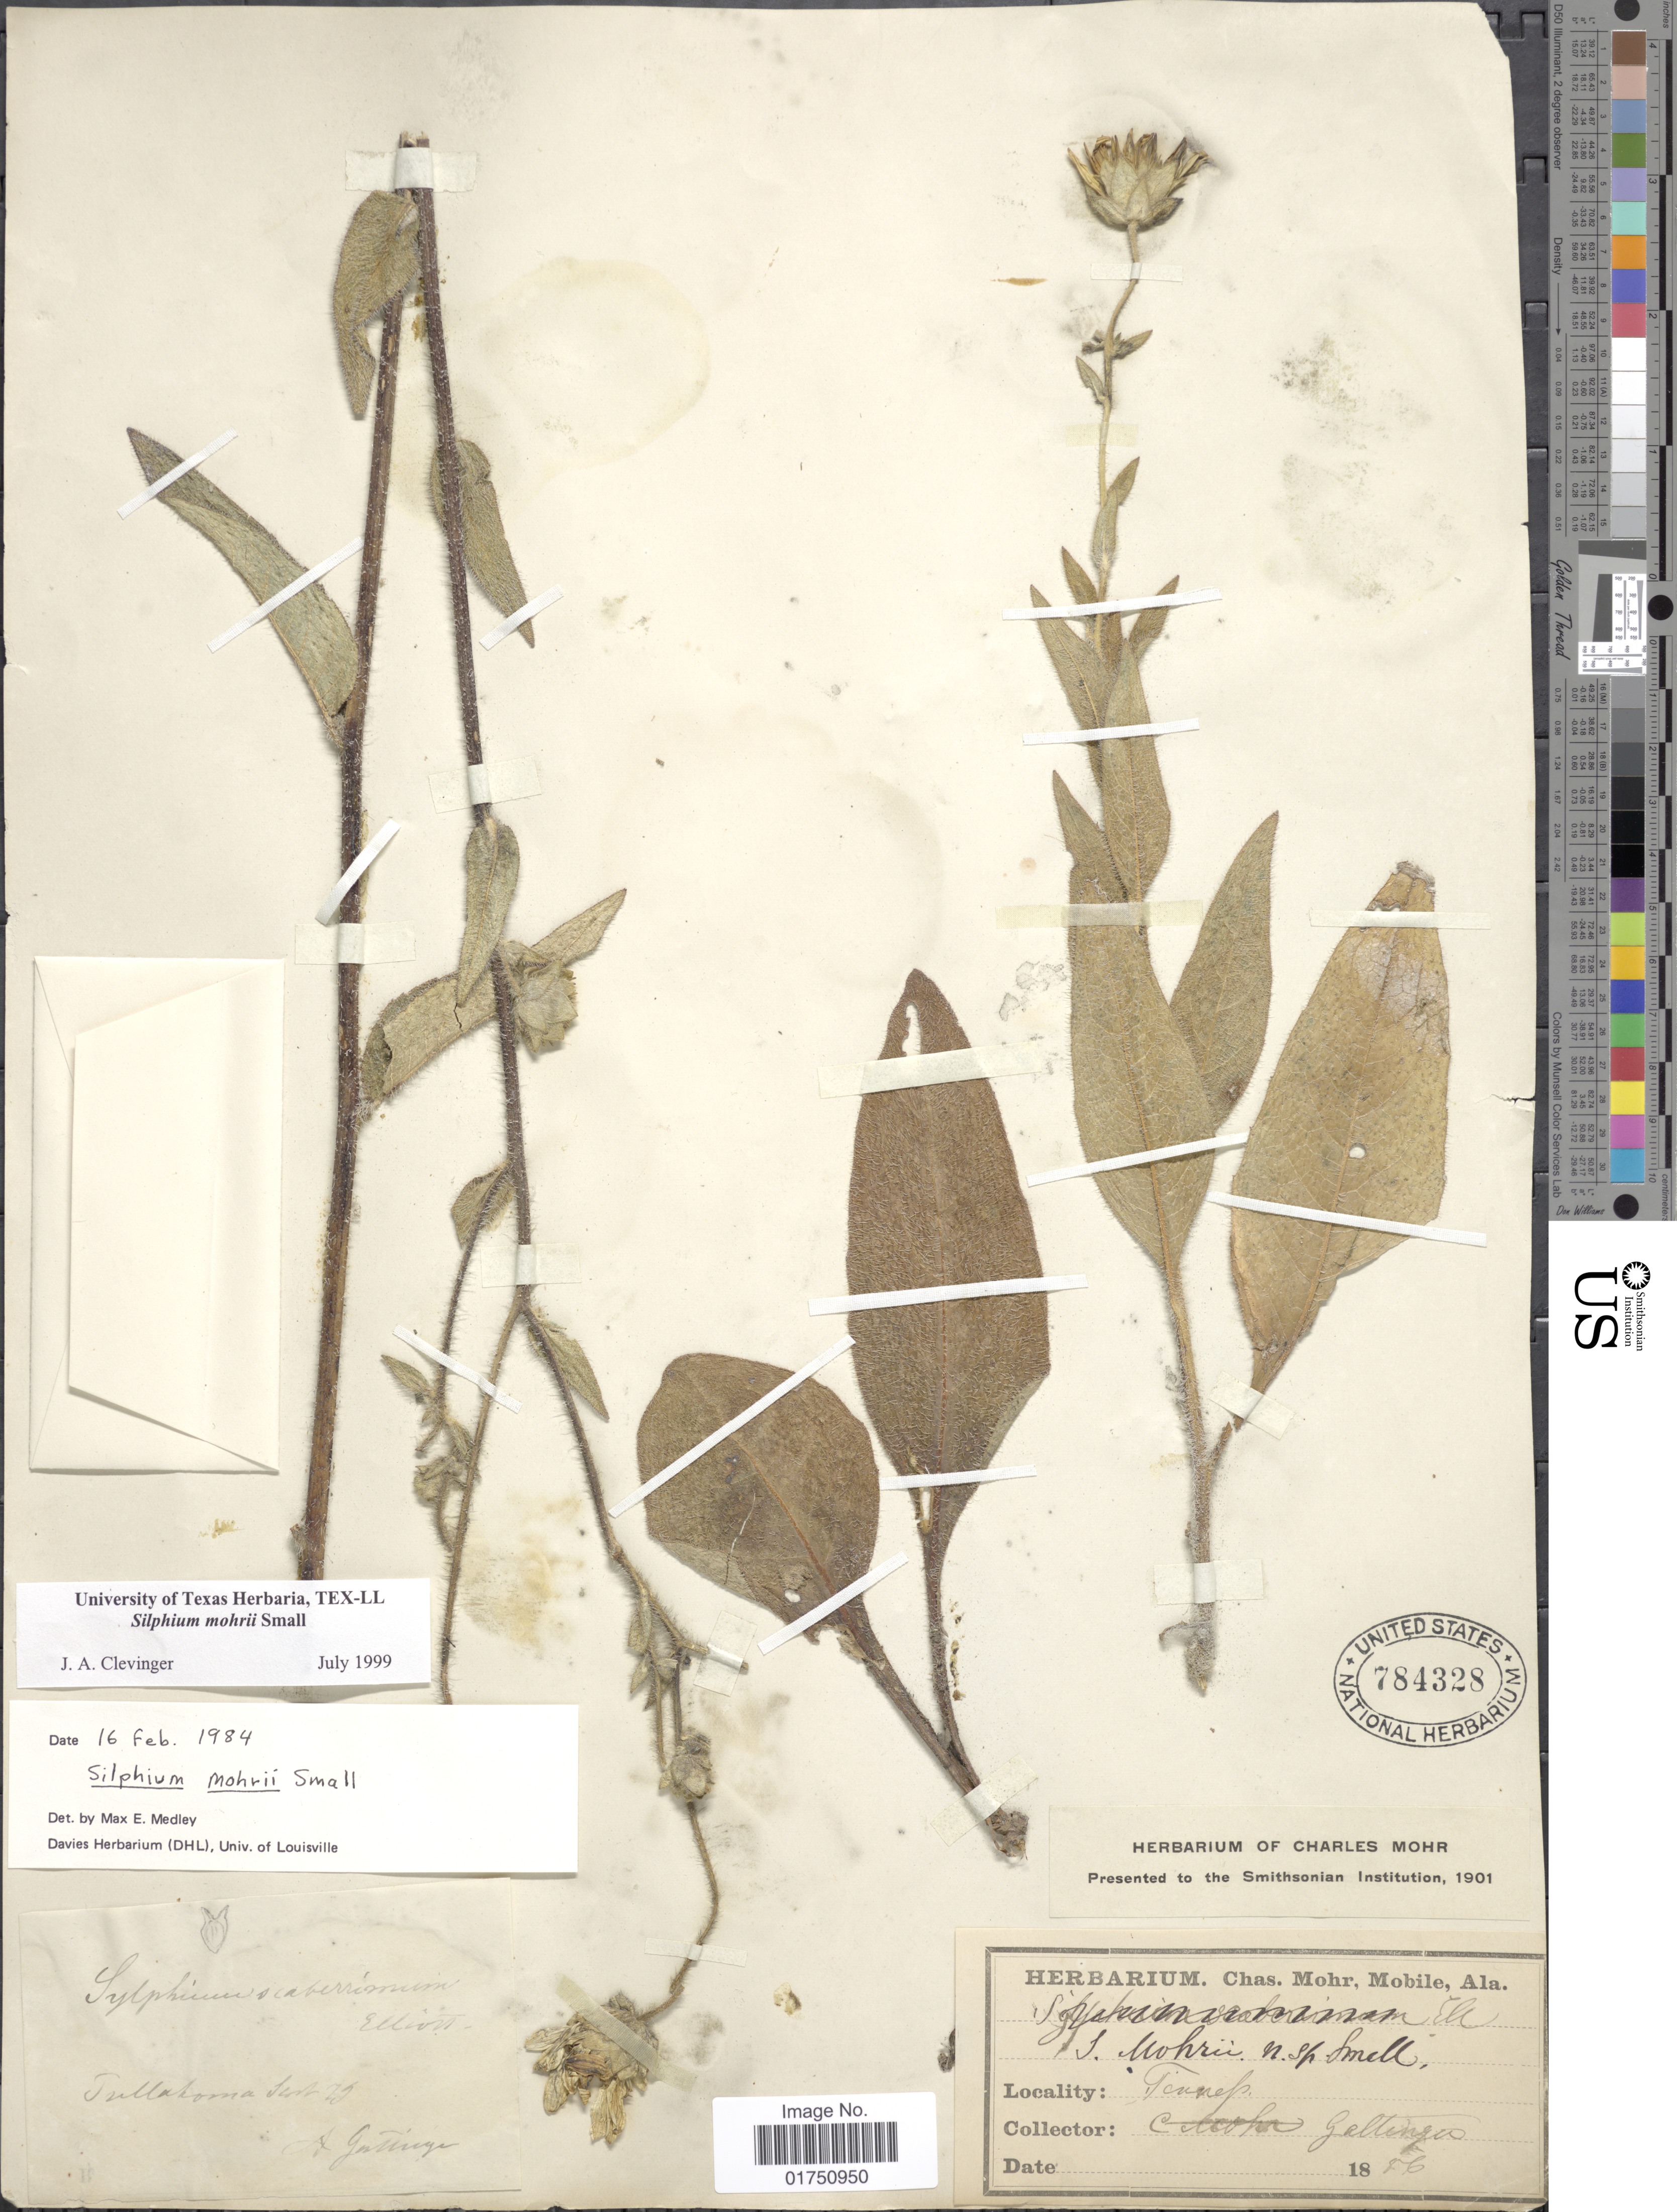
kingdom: Plantae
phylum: Tracheophyta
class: Magnoliopsida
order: Asterales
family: Asteraceae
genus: Silphium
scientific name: Silphium mohrii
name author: Small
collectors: A. Gattinger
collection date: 1886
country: United States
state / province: Tennessee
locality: Tullahoma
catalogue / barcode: US 784328